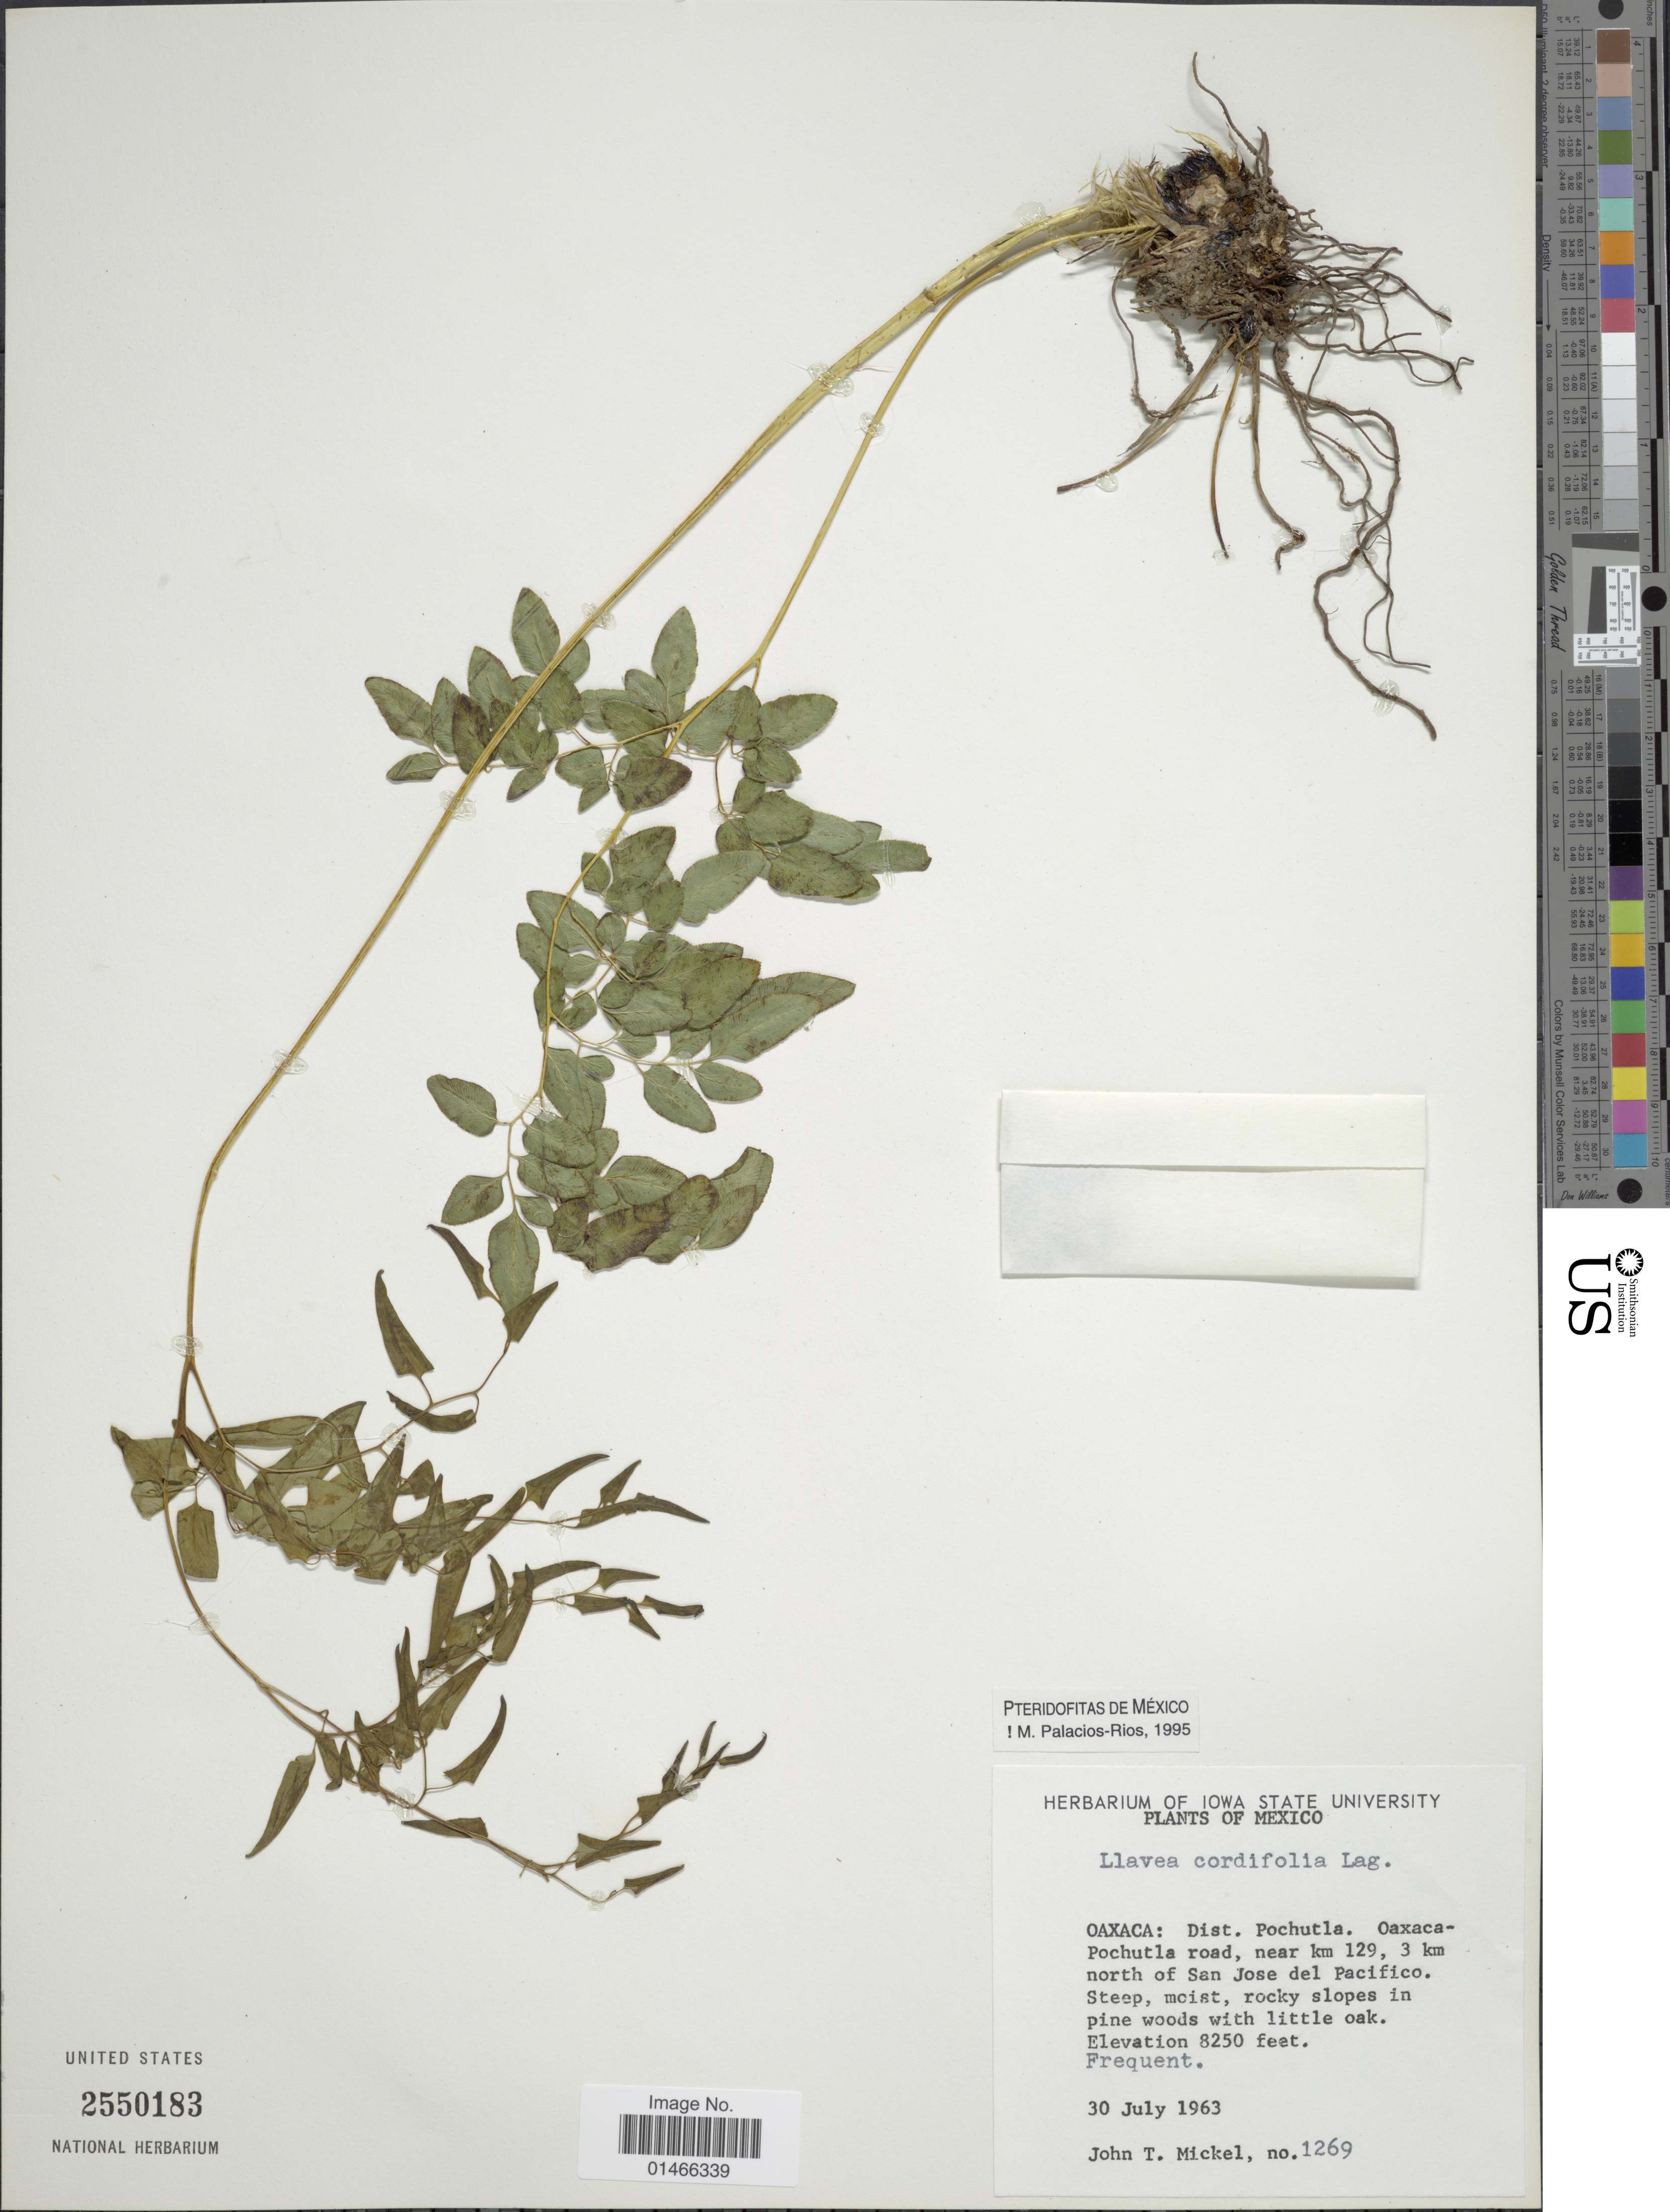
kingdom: Plantae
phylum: Tracheophyta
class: Polypodiopsida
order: Polypodiales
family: Pteridaceae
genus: Llavea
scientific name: Llavea cordifolia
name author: Lag.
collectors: J. T. Mickel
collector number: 1269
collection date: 1963-07-30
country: Mexico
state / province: Oaxaca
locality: Dist. Pochutla. Oaxaca-Pochutla road, near km 129, 3 km north of San Jose del Pacifico.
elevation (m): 2515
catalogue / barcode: US 2550183